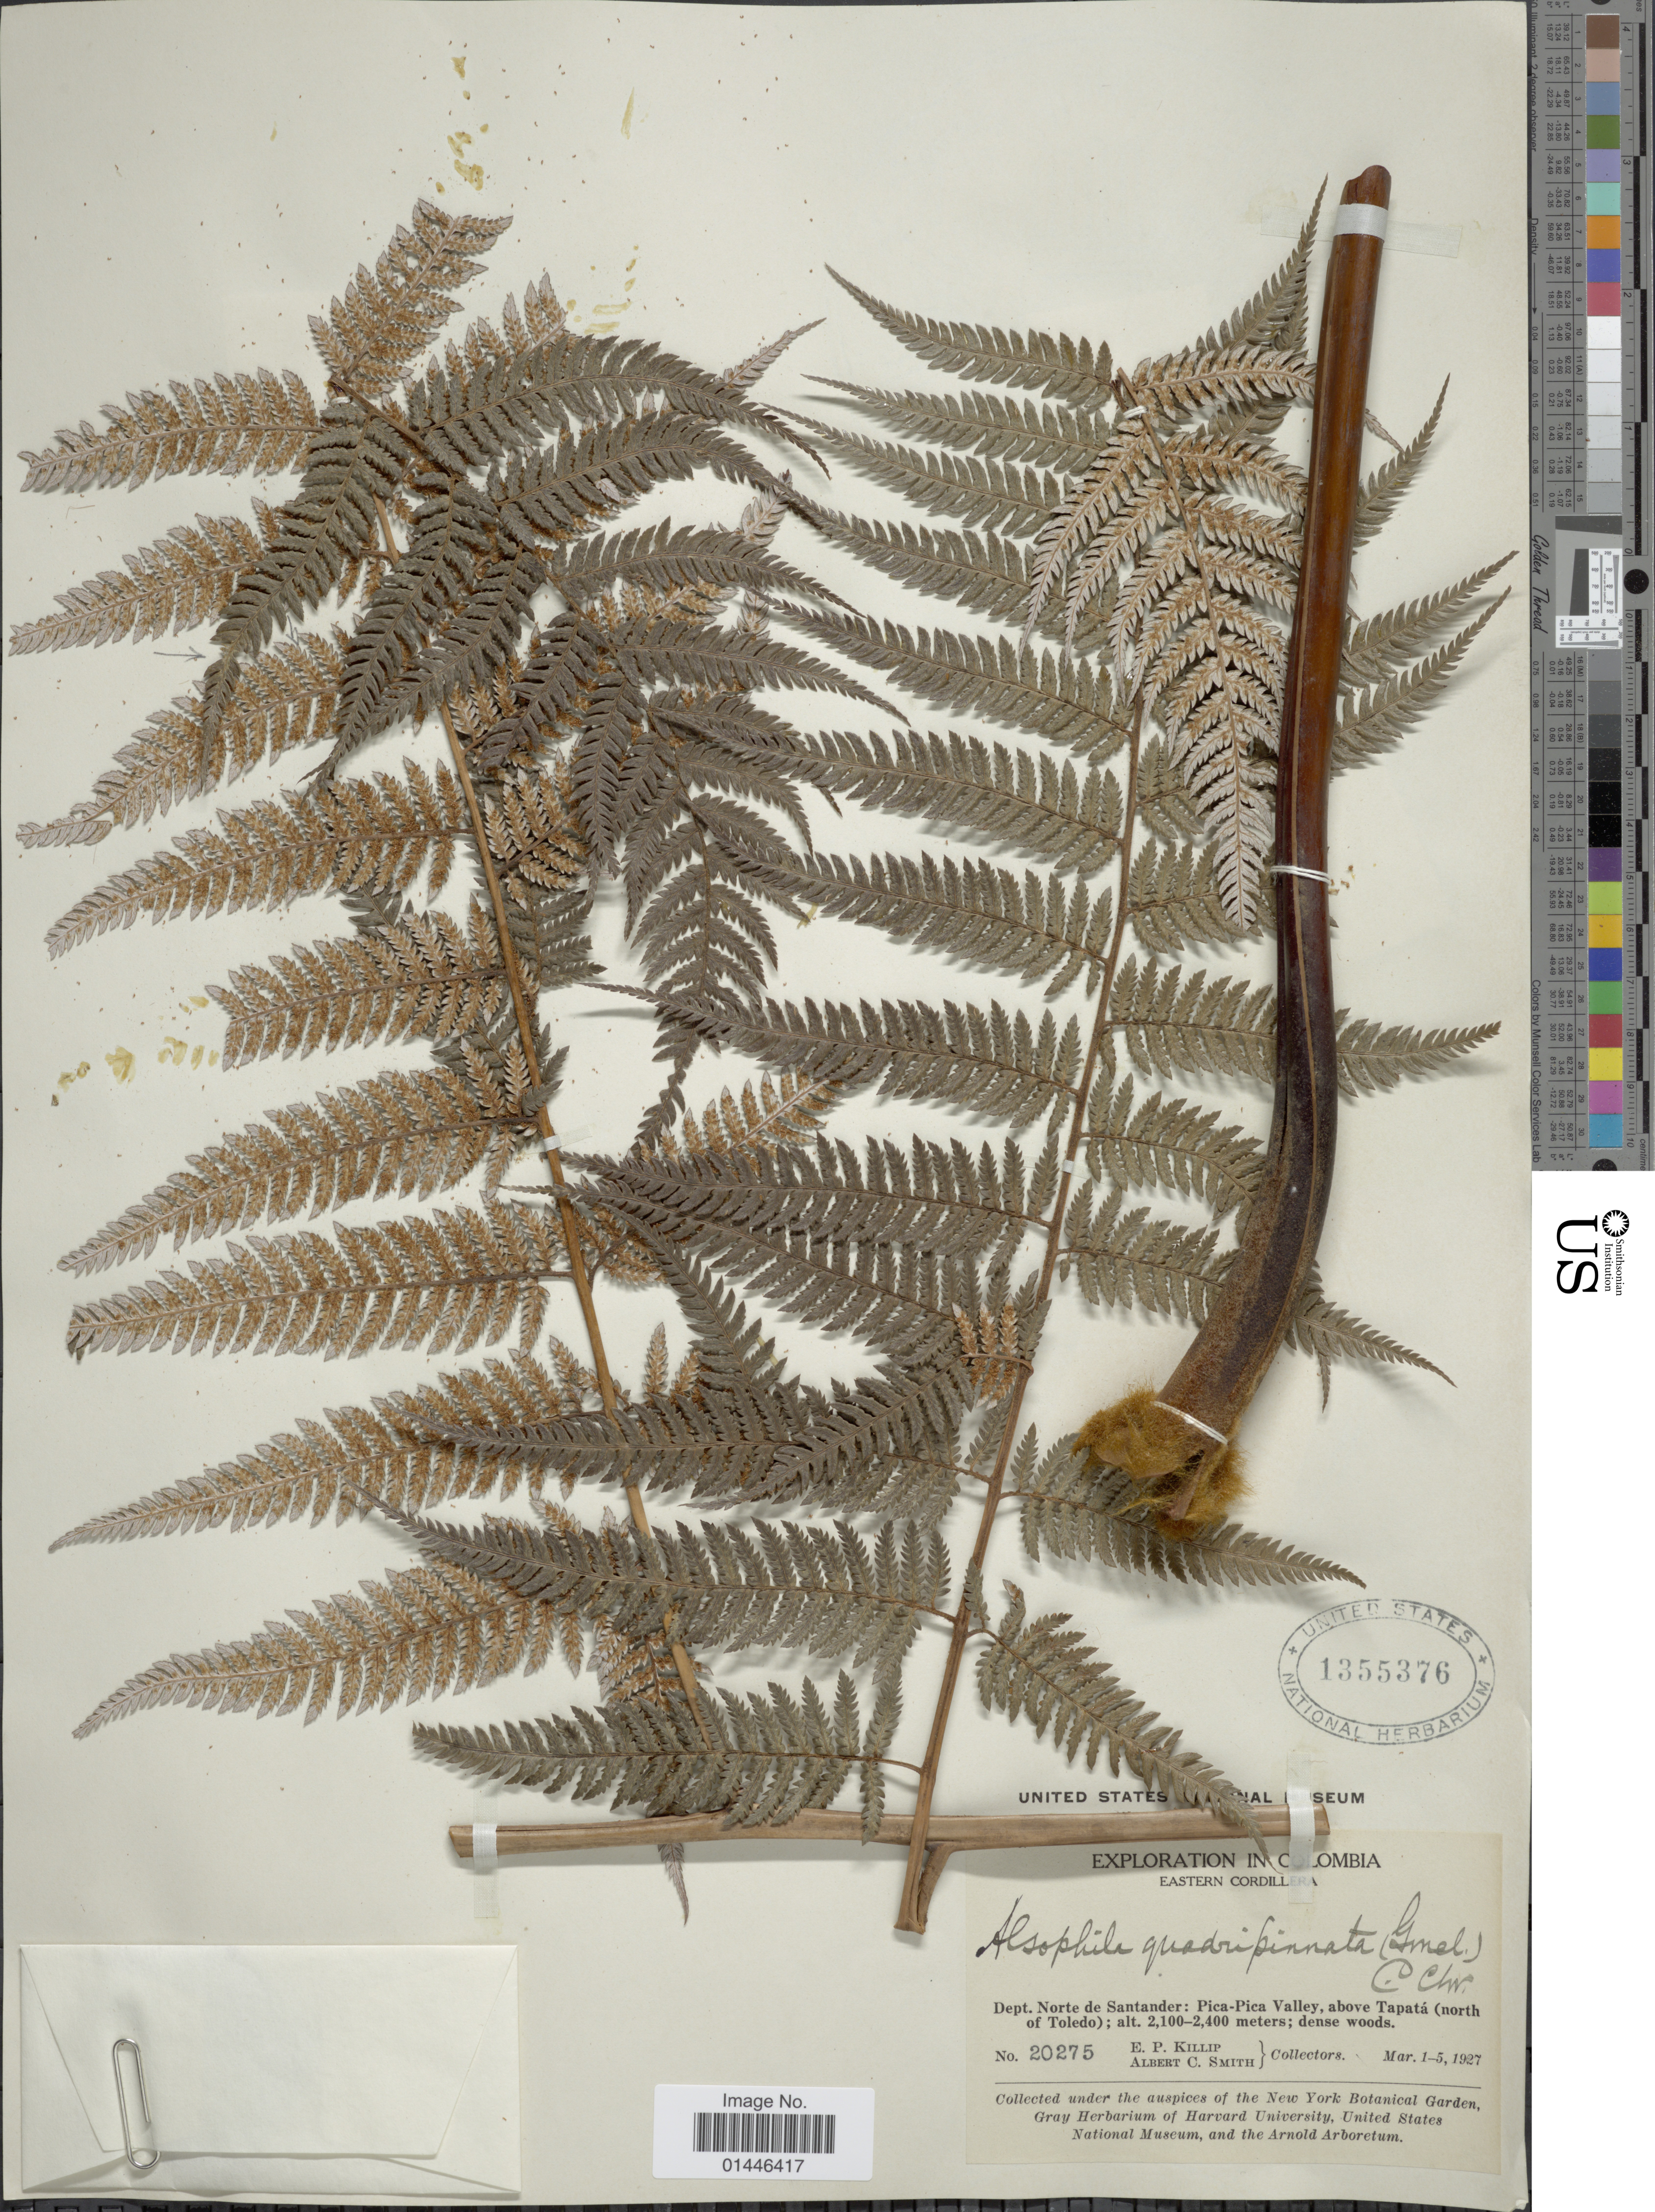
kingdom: Plantae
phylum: Tracheophyta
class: Polypodiopsida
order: Cyatheales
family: Dicksoniaceae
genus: Lophosoria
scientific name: Lophosoria quadripinnata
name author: (J.F. Gmel.) C. Chr.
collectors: E. P. Killip & A. C. Smith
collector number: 20275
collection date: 1927-03-01/1927-03-05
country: Colombia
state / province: Norte de Santander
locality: Eastern Cordillera. Pica-Pica Valley, above Tapatá (north of Toledo)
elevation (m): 2100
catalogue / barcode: US 1355376